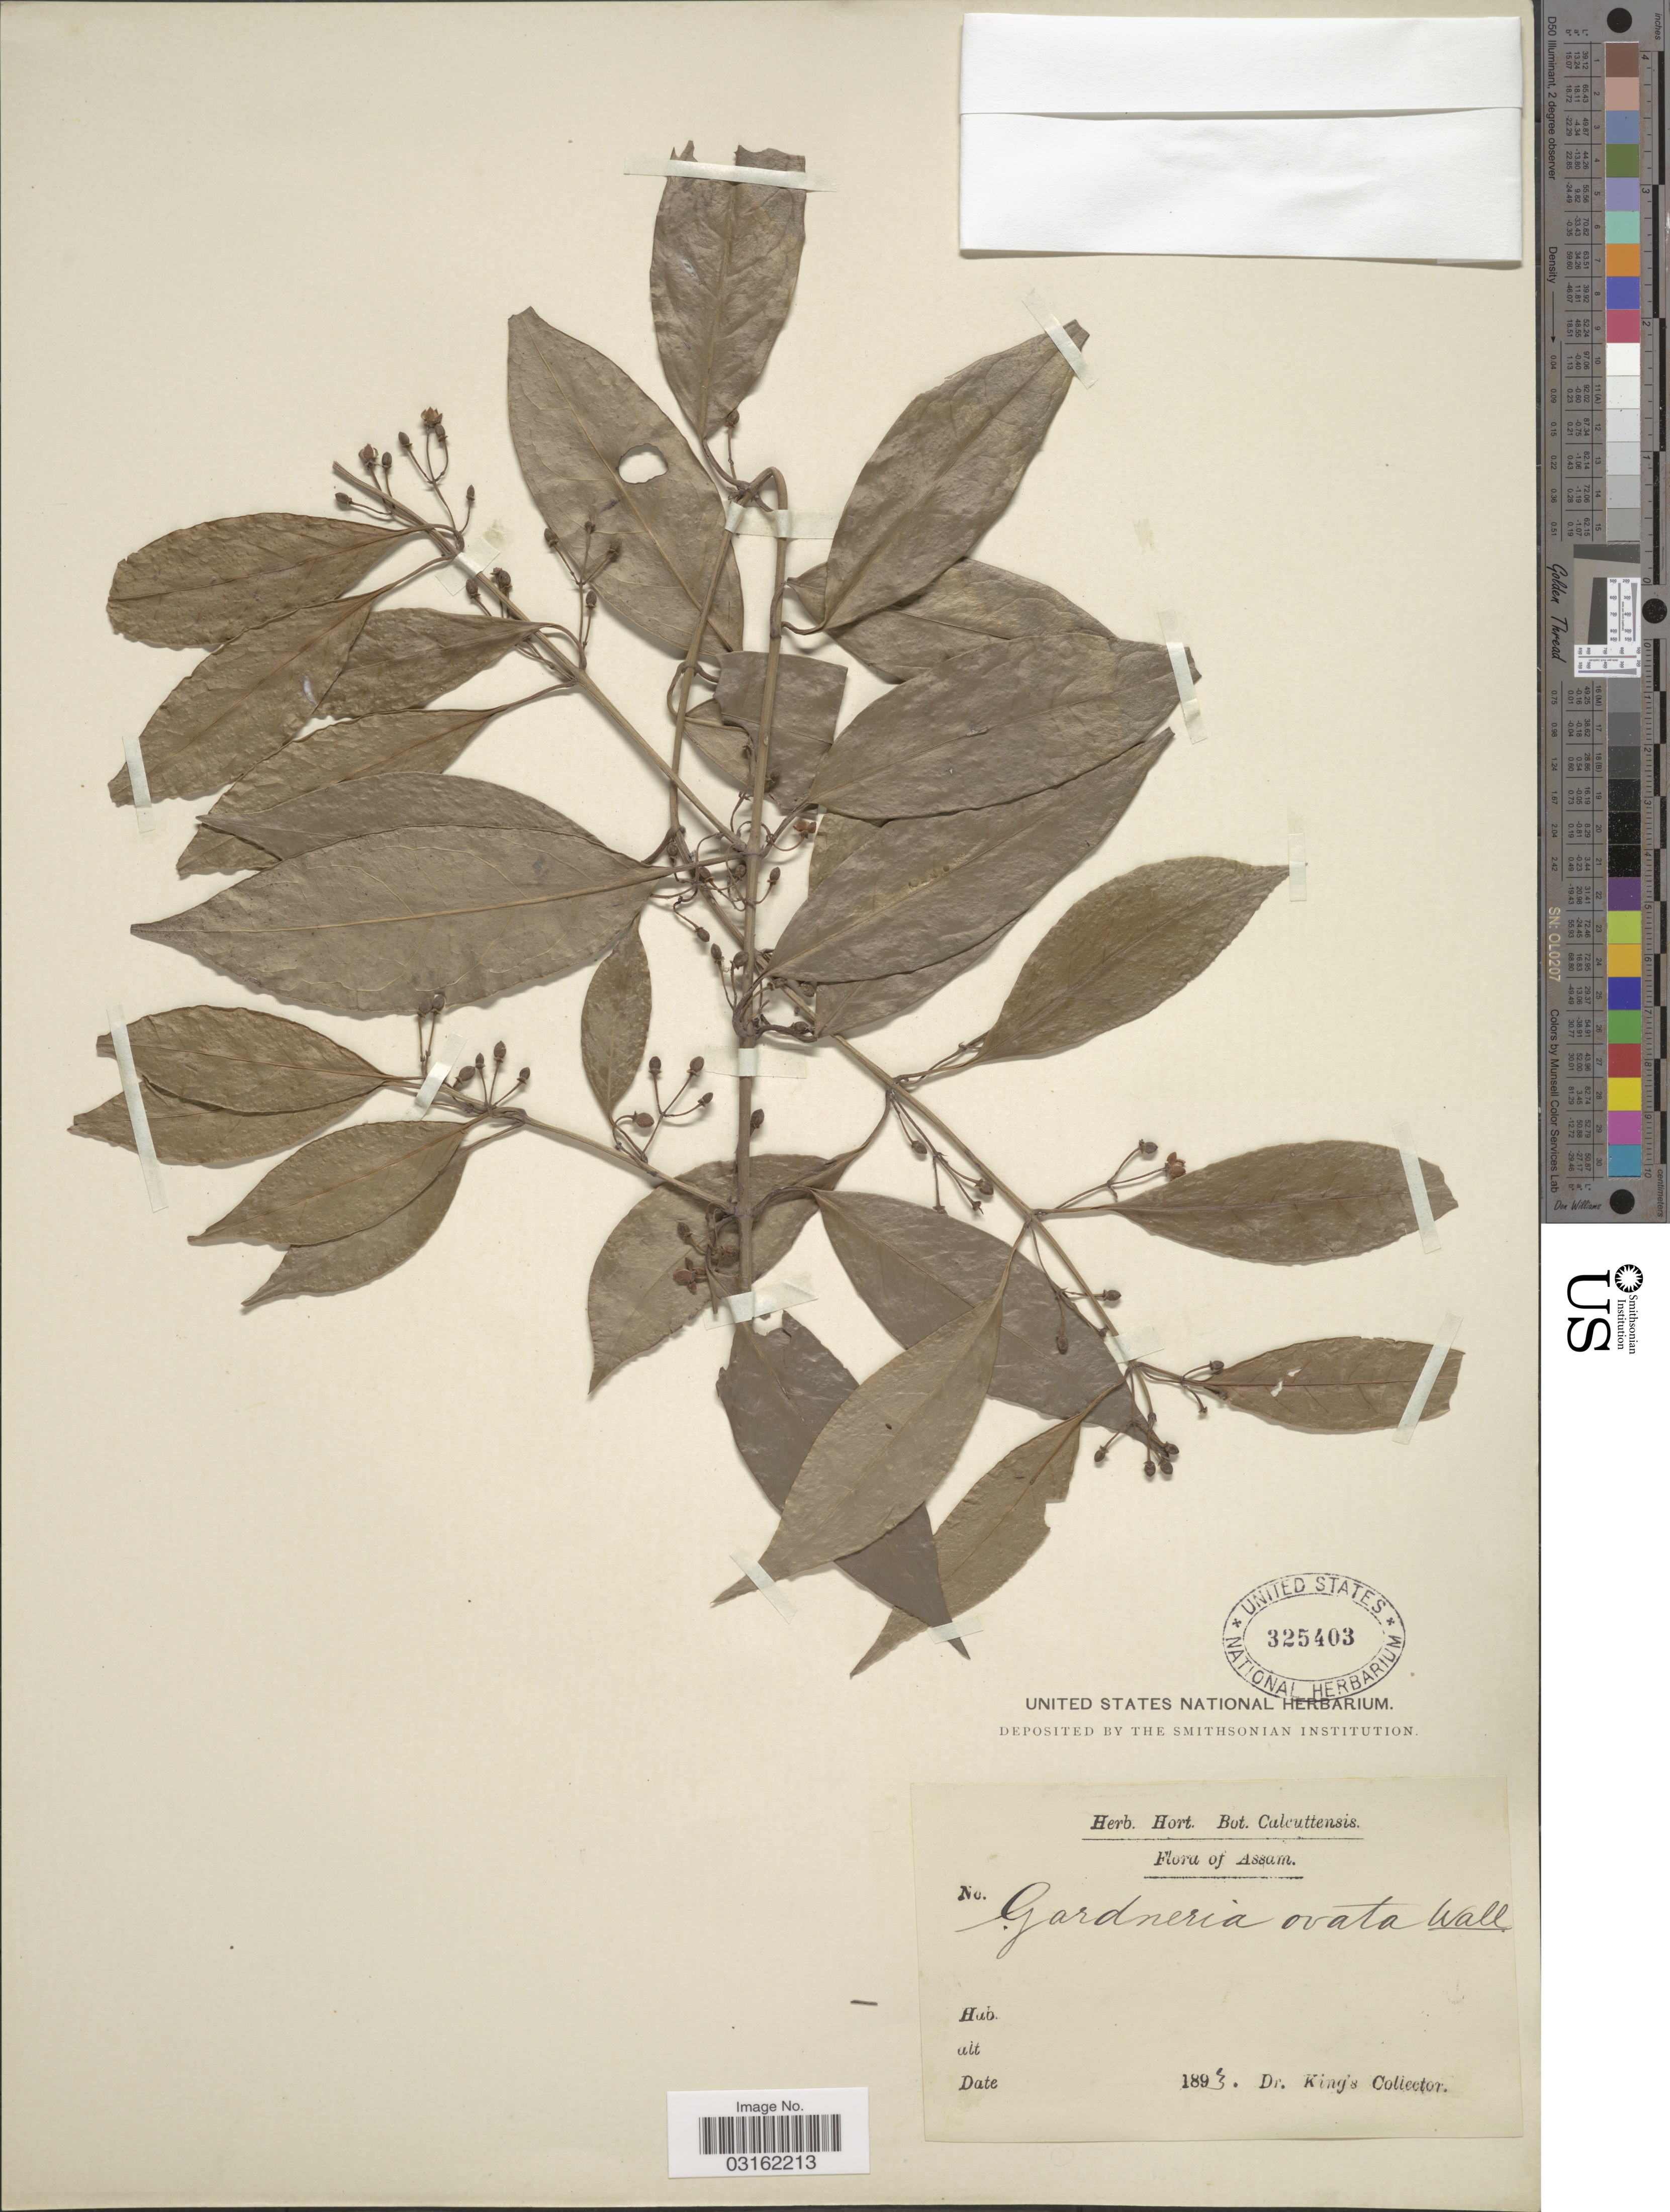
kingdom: Plantae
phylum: Tracheophyta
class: Magnoliopsida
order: Gentianales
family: Loganiaceae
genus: Gardneria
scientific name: Gardneria ovata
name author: Wall.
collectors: Dr. King's collector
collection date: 1893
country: India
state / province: Assam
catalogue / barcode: US 325403